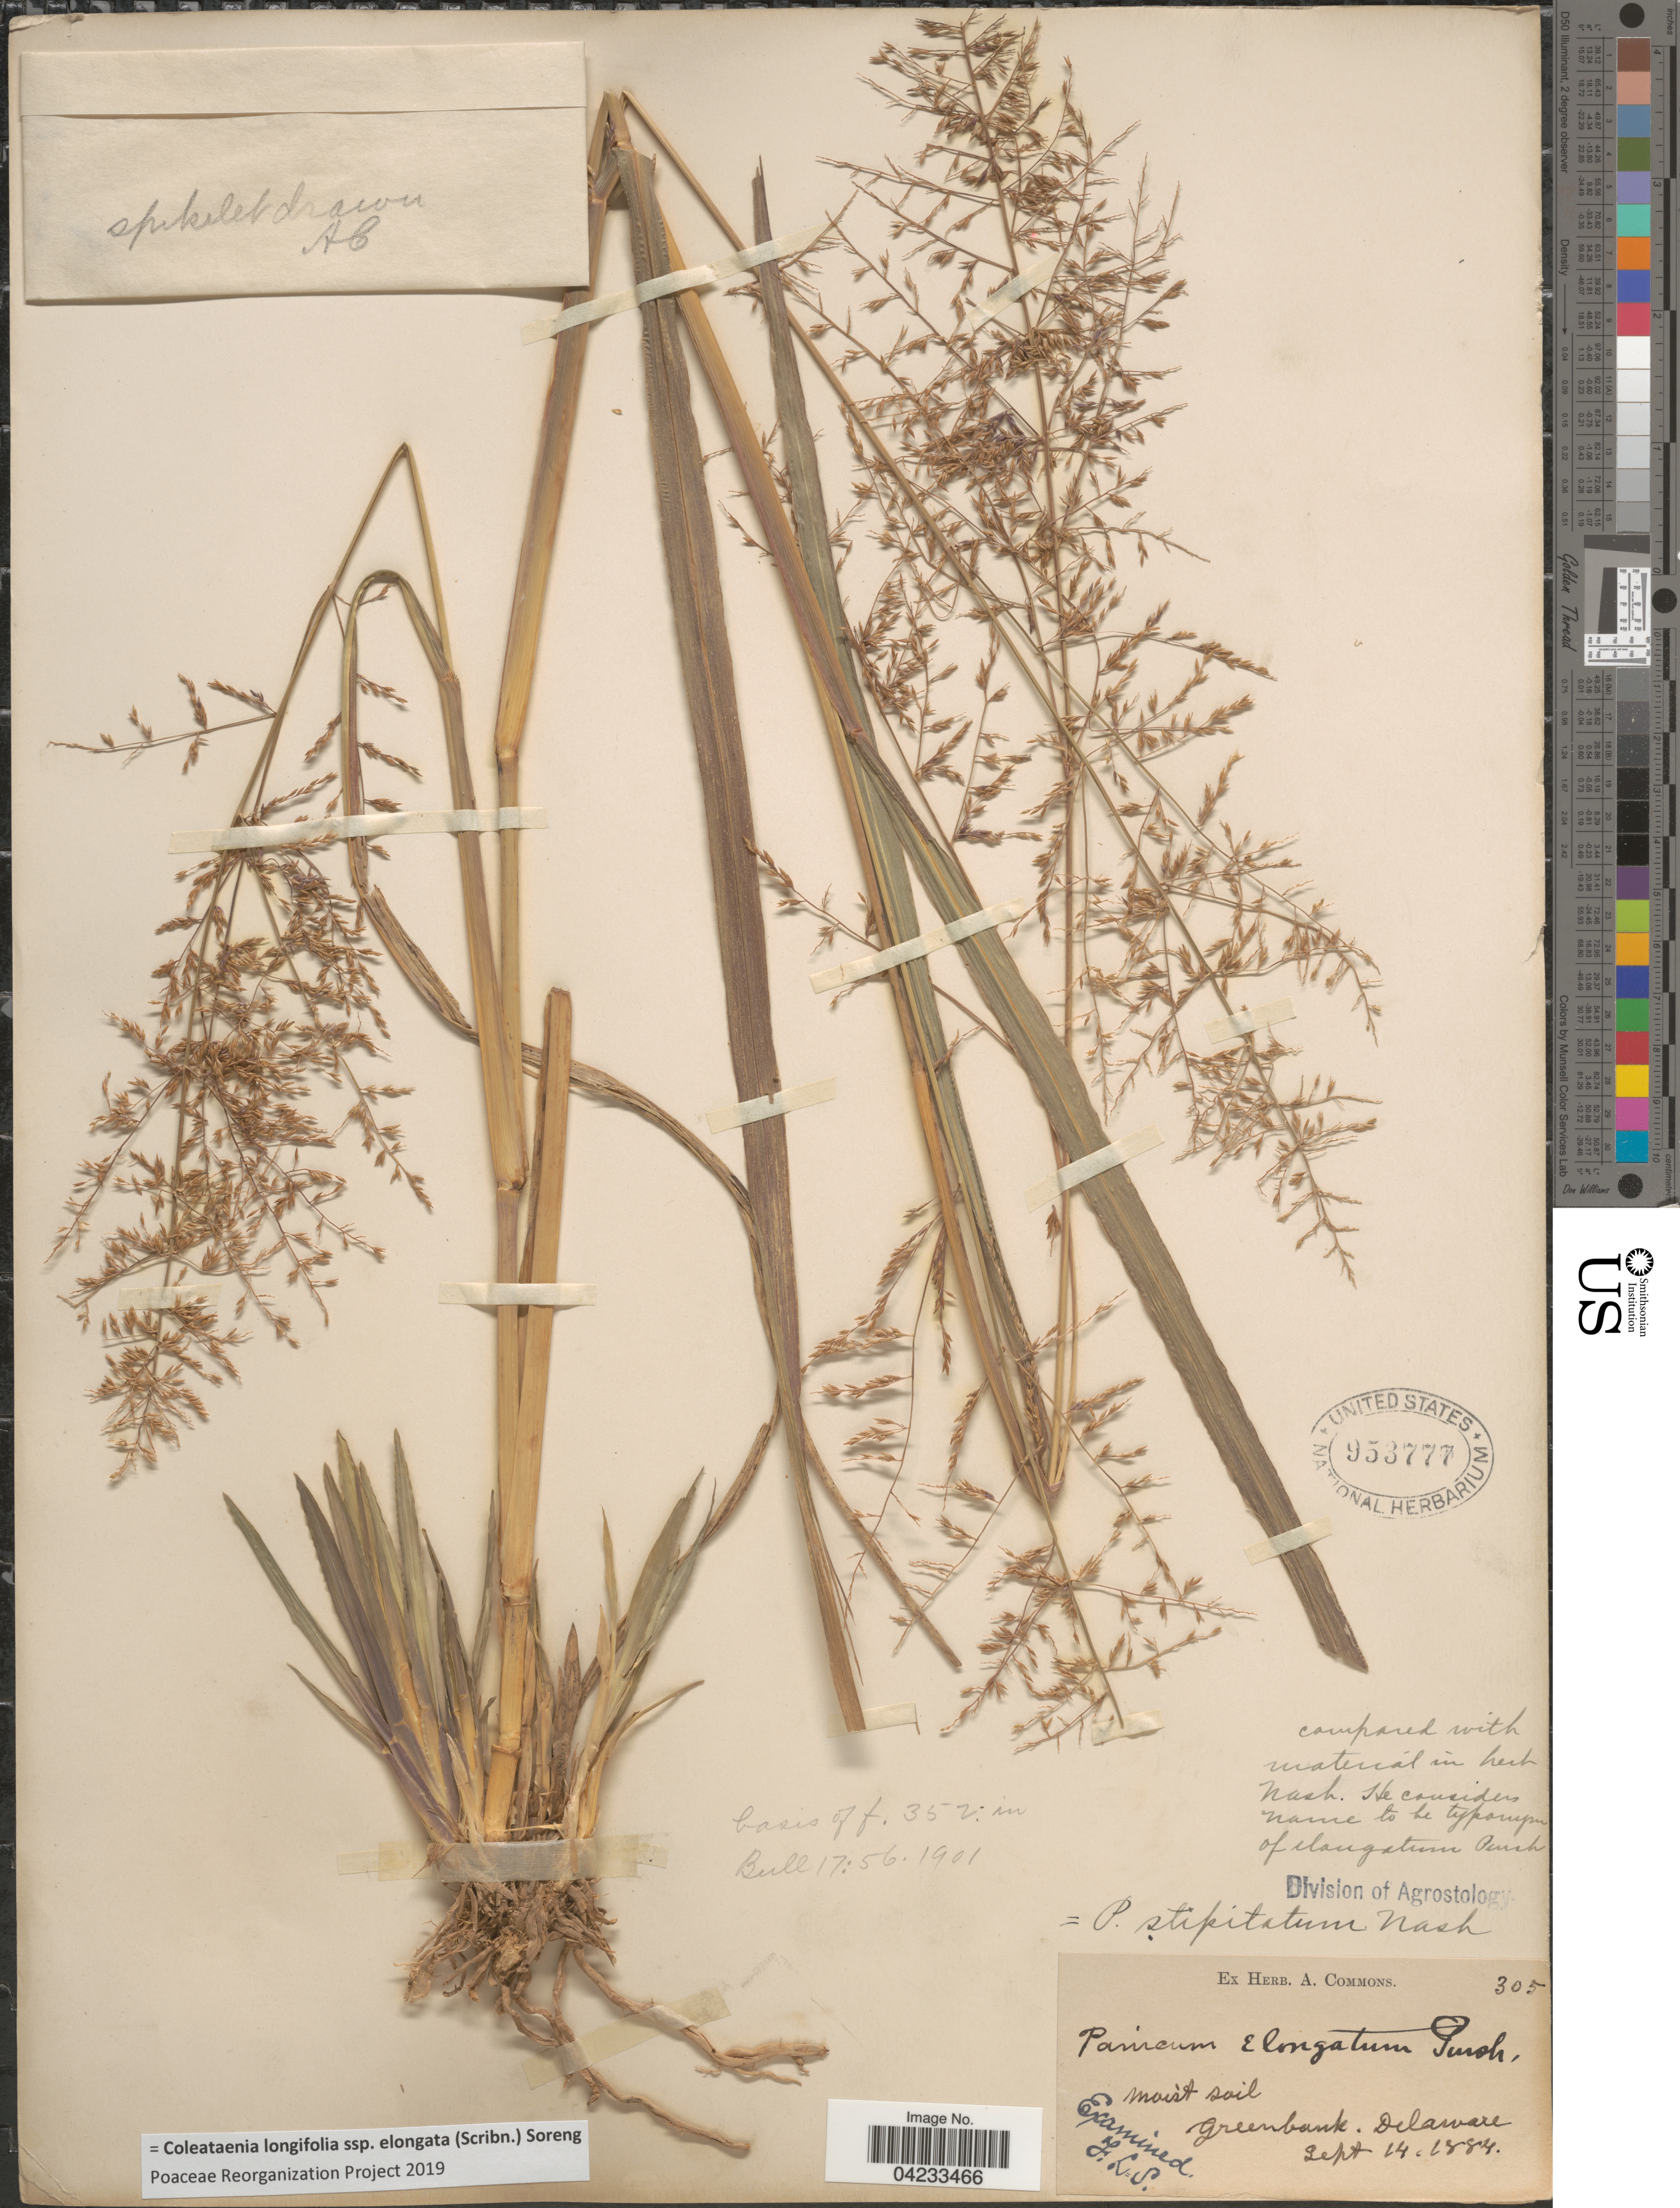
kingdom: Plantae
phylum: Tracheophyta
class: Liliopsida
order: Poales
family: Poaceae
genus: Coleataenia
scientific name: Coleataenia longifolia subsp. elongata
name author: (Scribn.) Soreng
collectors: ex herb. A. Commons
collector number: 305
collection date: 1884-09-14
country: United States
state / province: Delaware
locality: Greenbank.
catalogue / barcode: US 953777